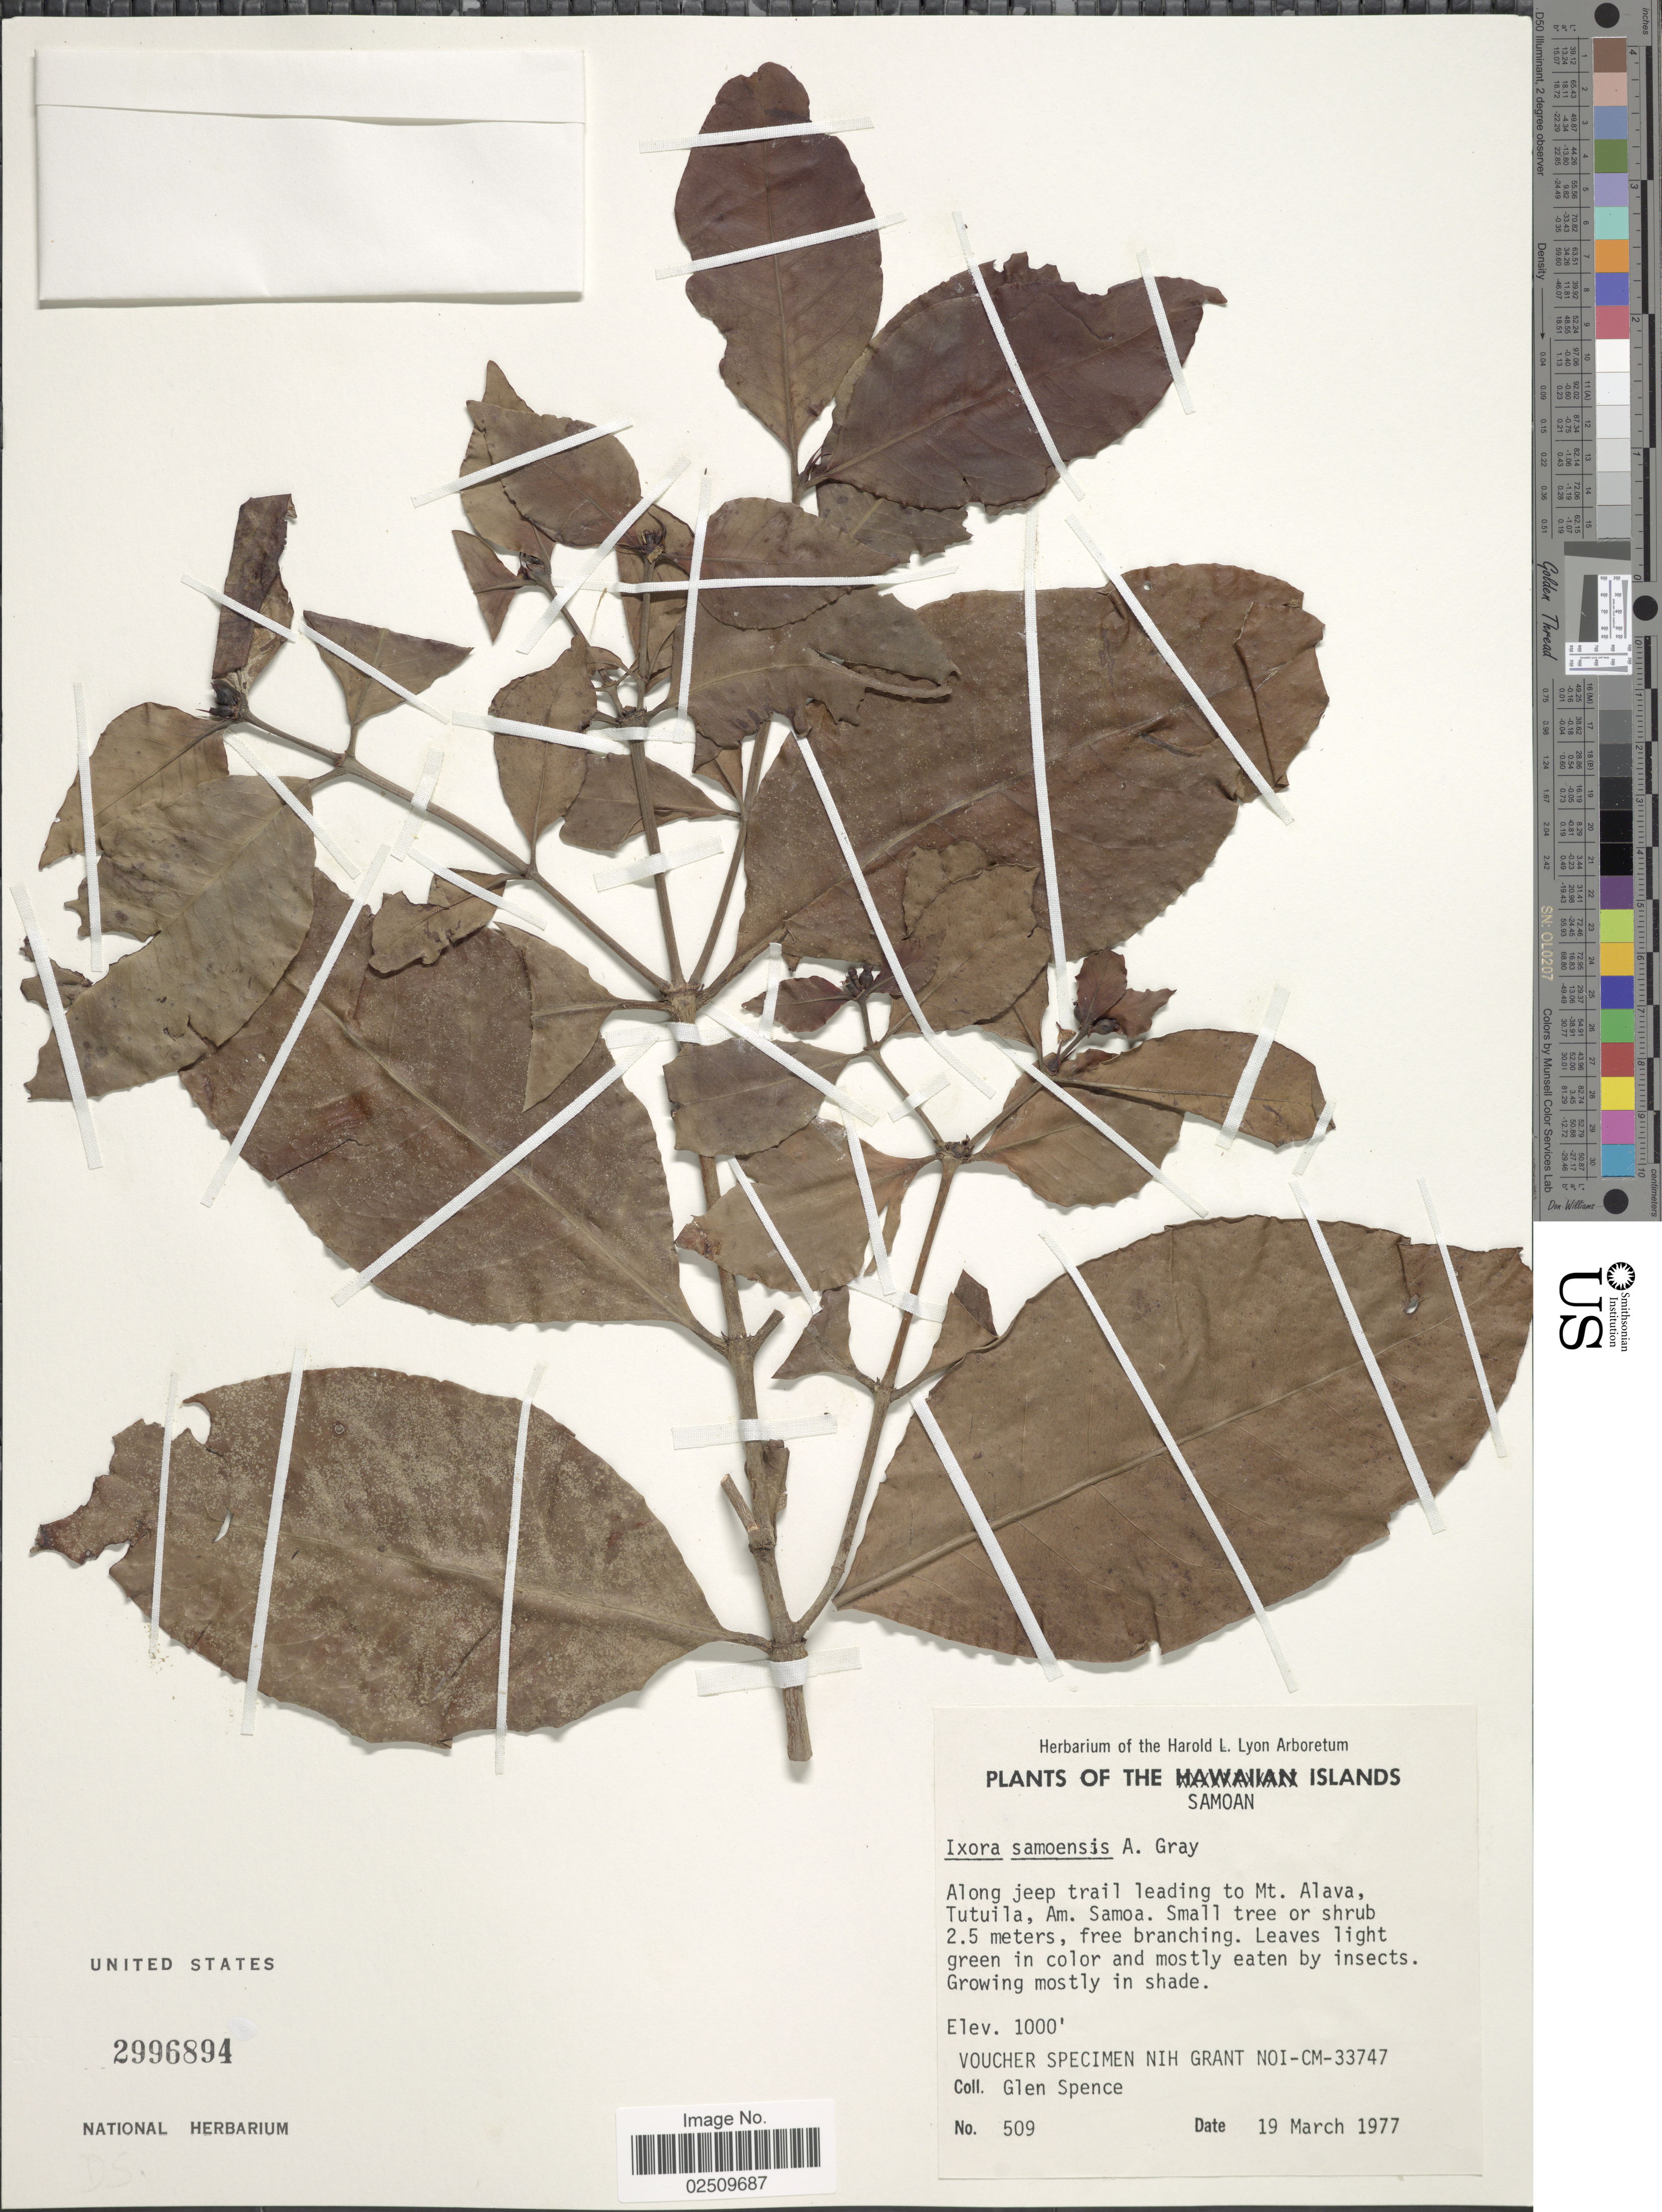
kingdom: Plantae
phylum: Tracheophyta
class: Magnoliopsida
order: Gentianales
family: Rubiaceae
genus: Ixora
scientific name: Ixora samoensis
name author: A. Gray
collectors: G. Spence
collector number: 509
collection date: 1977-03-19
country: American Samoa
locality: The Samoan Islands, Along jeep trail leading to Mt. Alava, Tutuila, Am. Samoa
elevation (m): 305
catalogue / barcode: US 2996894